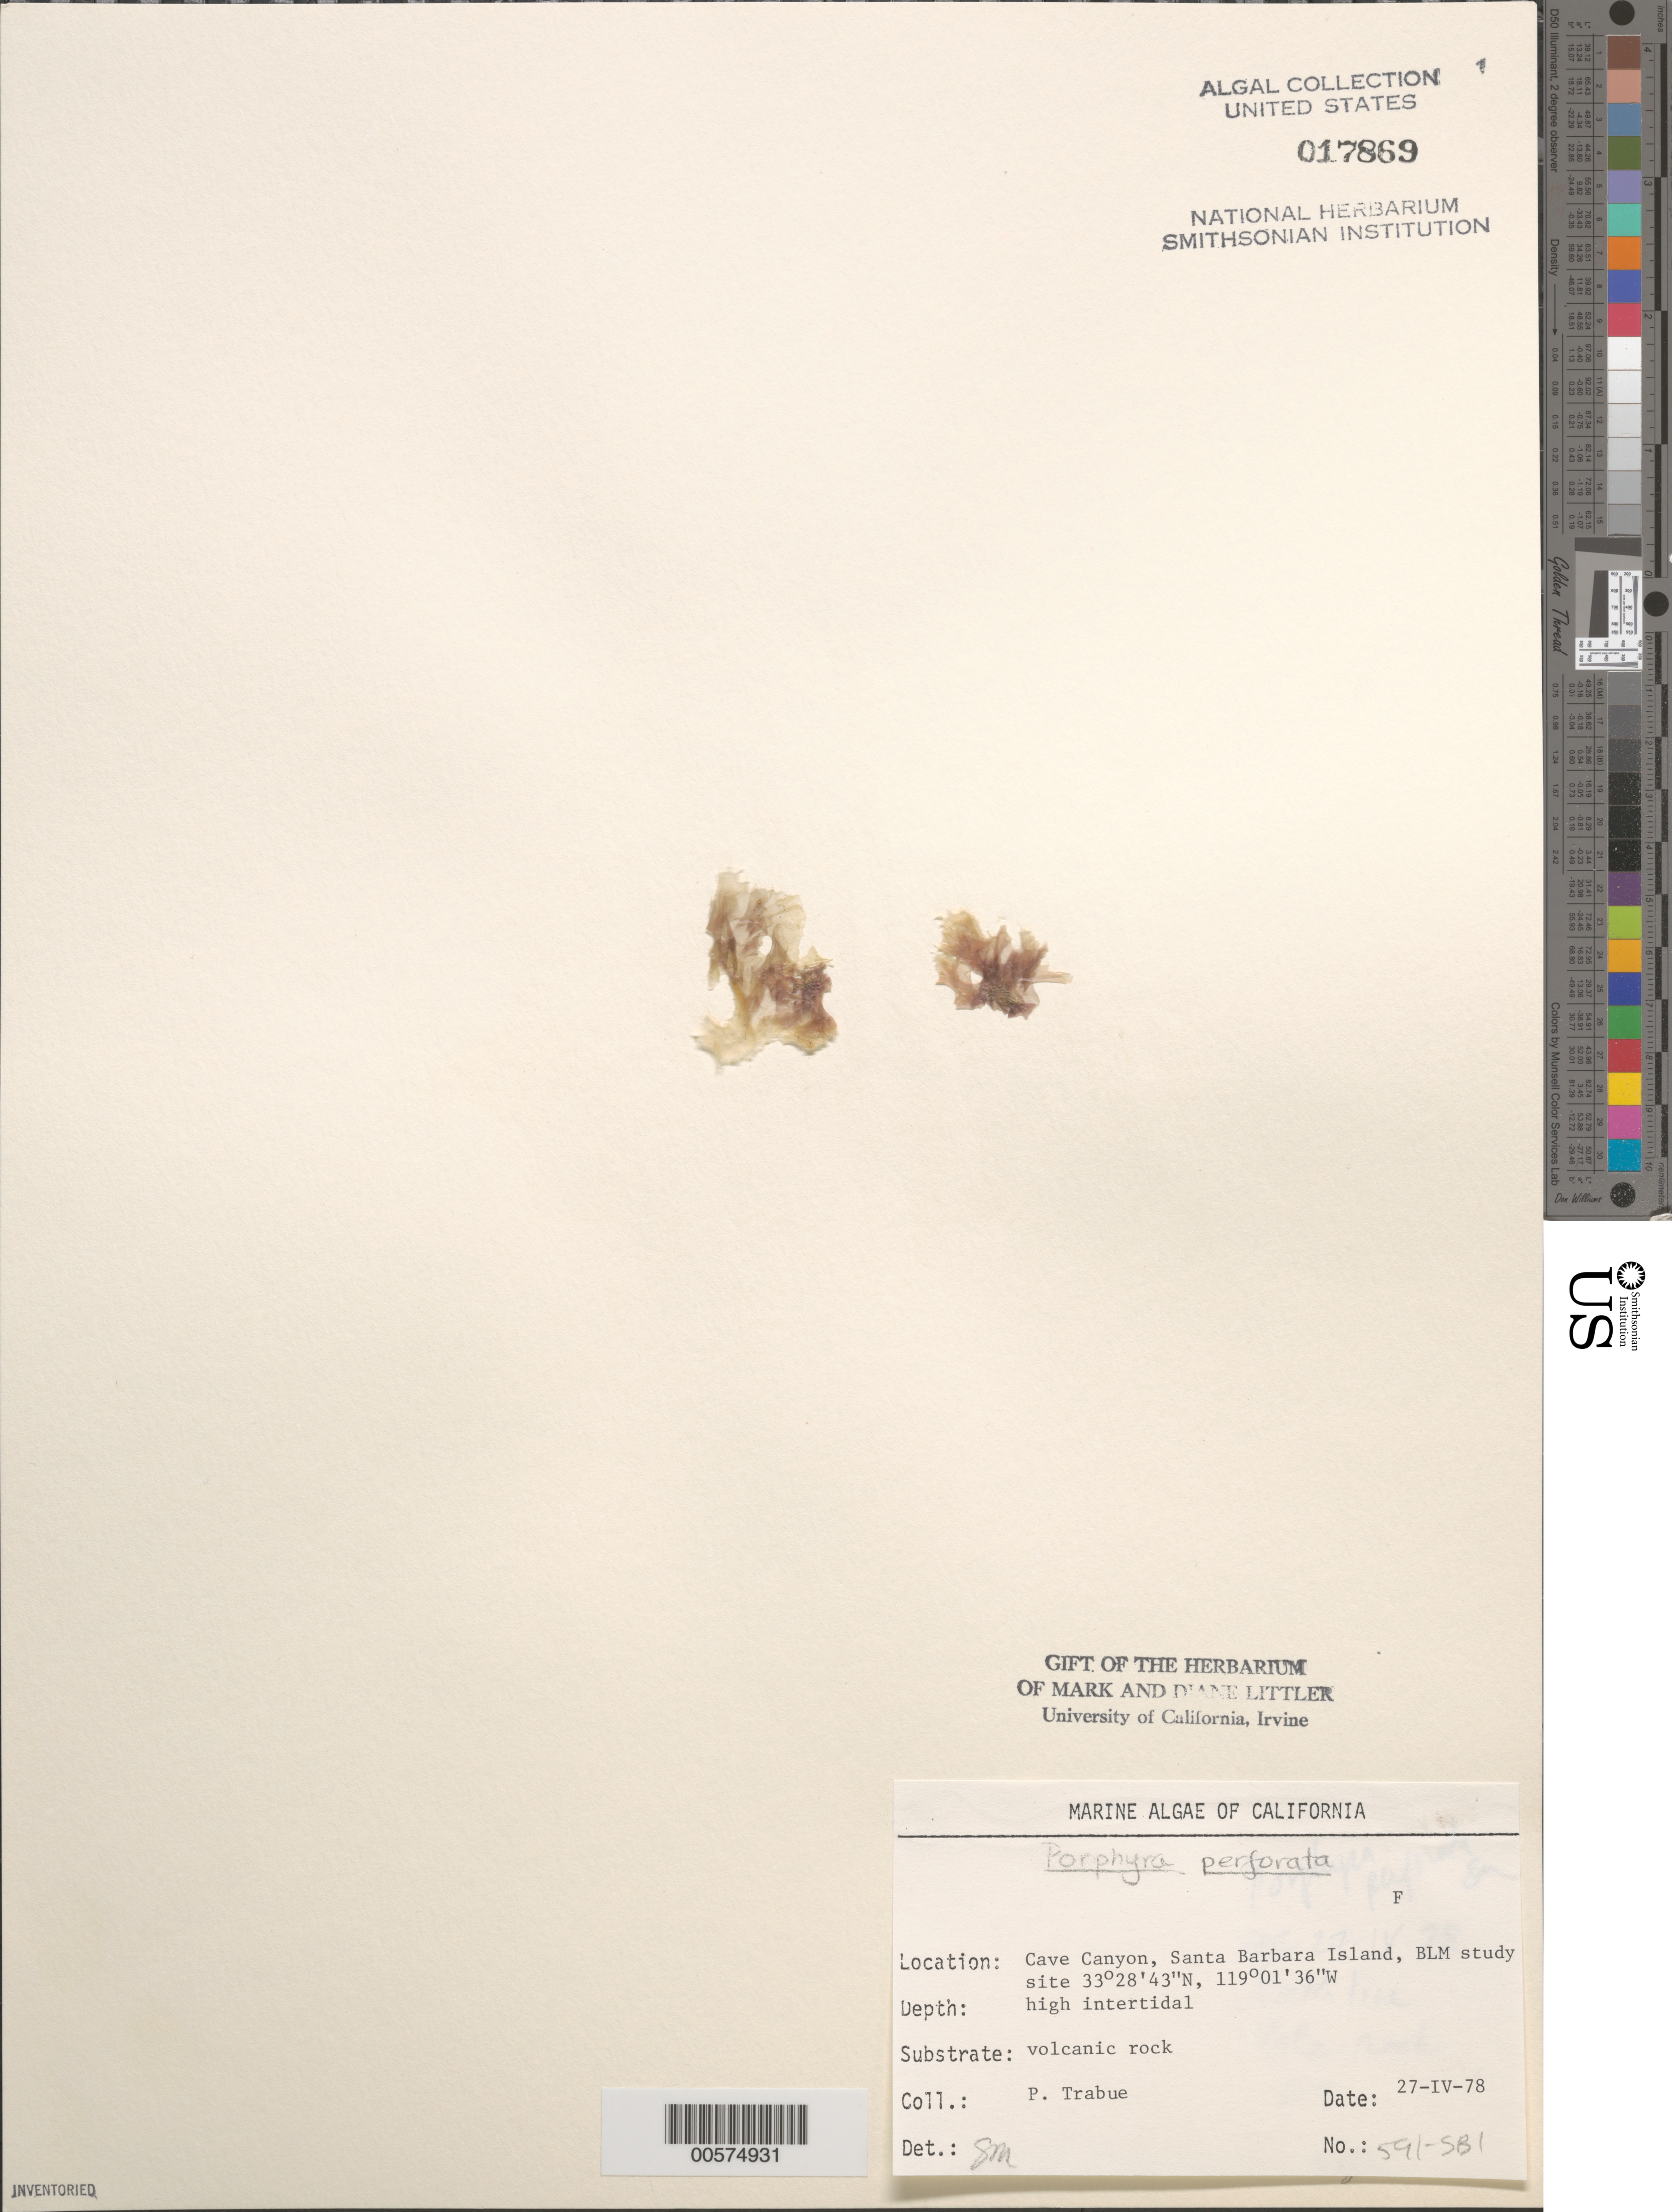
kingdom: Plantae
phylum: Rhodophyta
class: Bangiophyceae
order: Bangiales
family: Bangiaceae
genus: Pyropia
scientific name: Pyropia perforata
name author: (J. Agardh) S.C. Lindstrom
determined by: Algae name updating Project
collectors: P. J. Trabue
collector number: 591-sbi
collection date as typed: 27 Apr 1978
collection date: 1978-04-27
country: United States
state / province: California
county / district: Santa Barbara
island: Santa Barbara Island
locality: Cave Canyon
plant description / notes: BLM-SOCALBIGHT Rocky Intertidal Survey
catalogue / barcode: US 17869